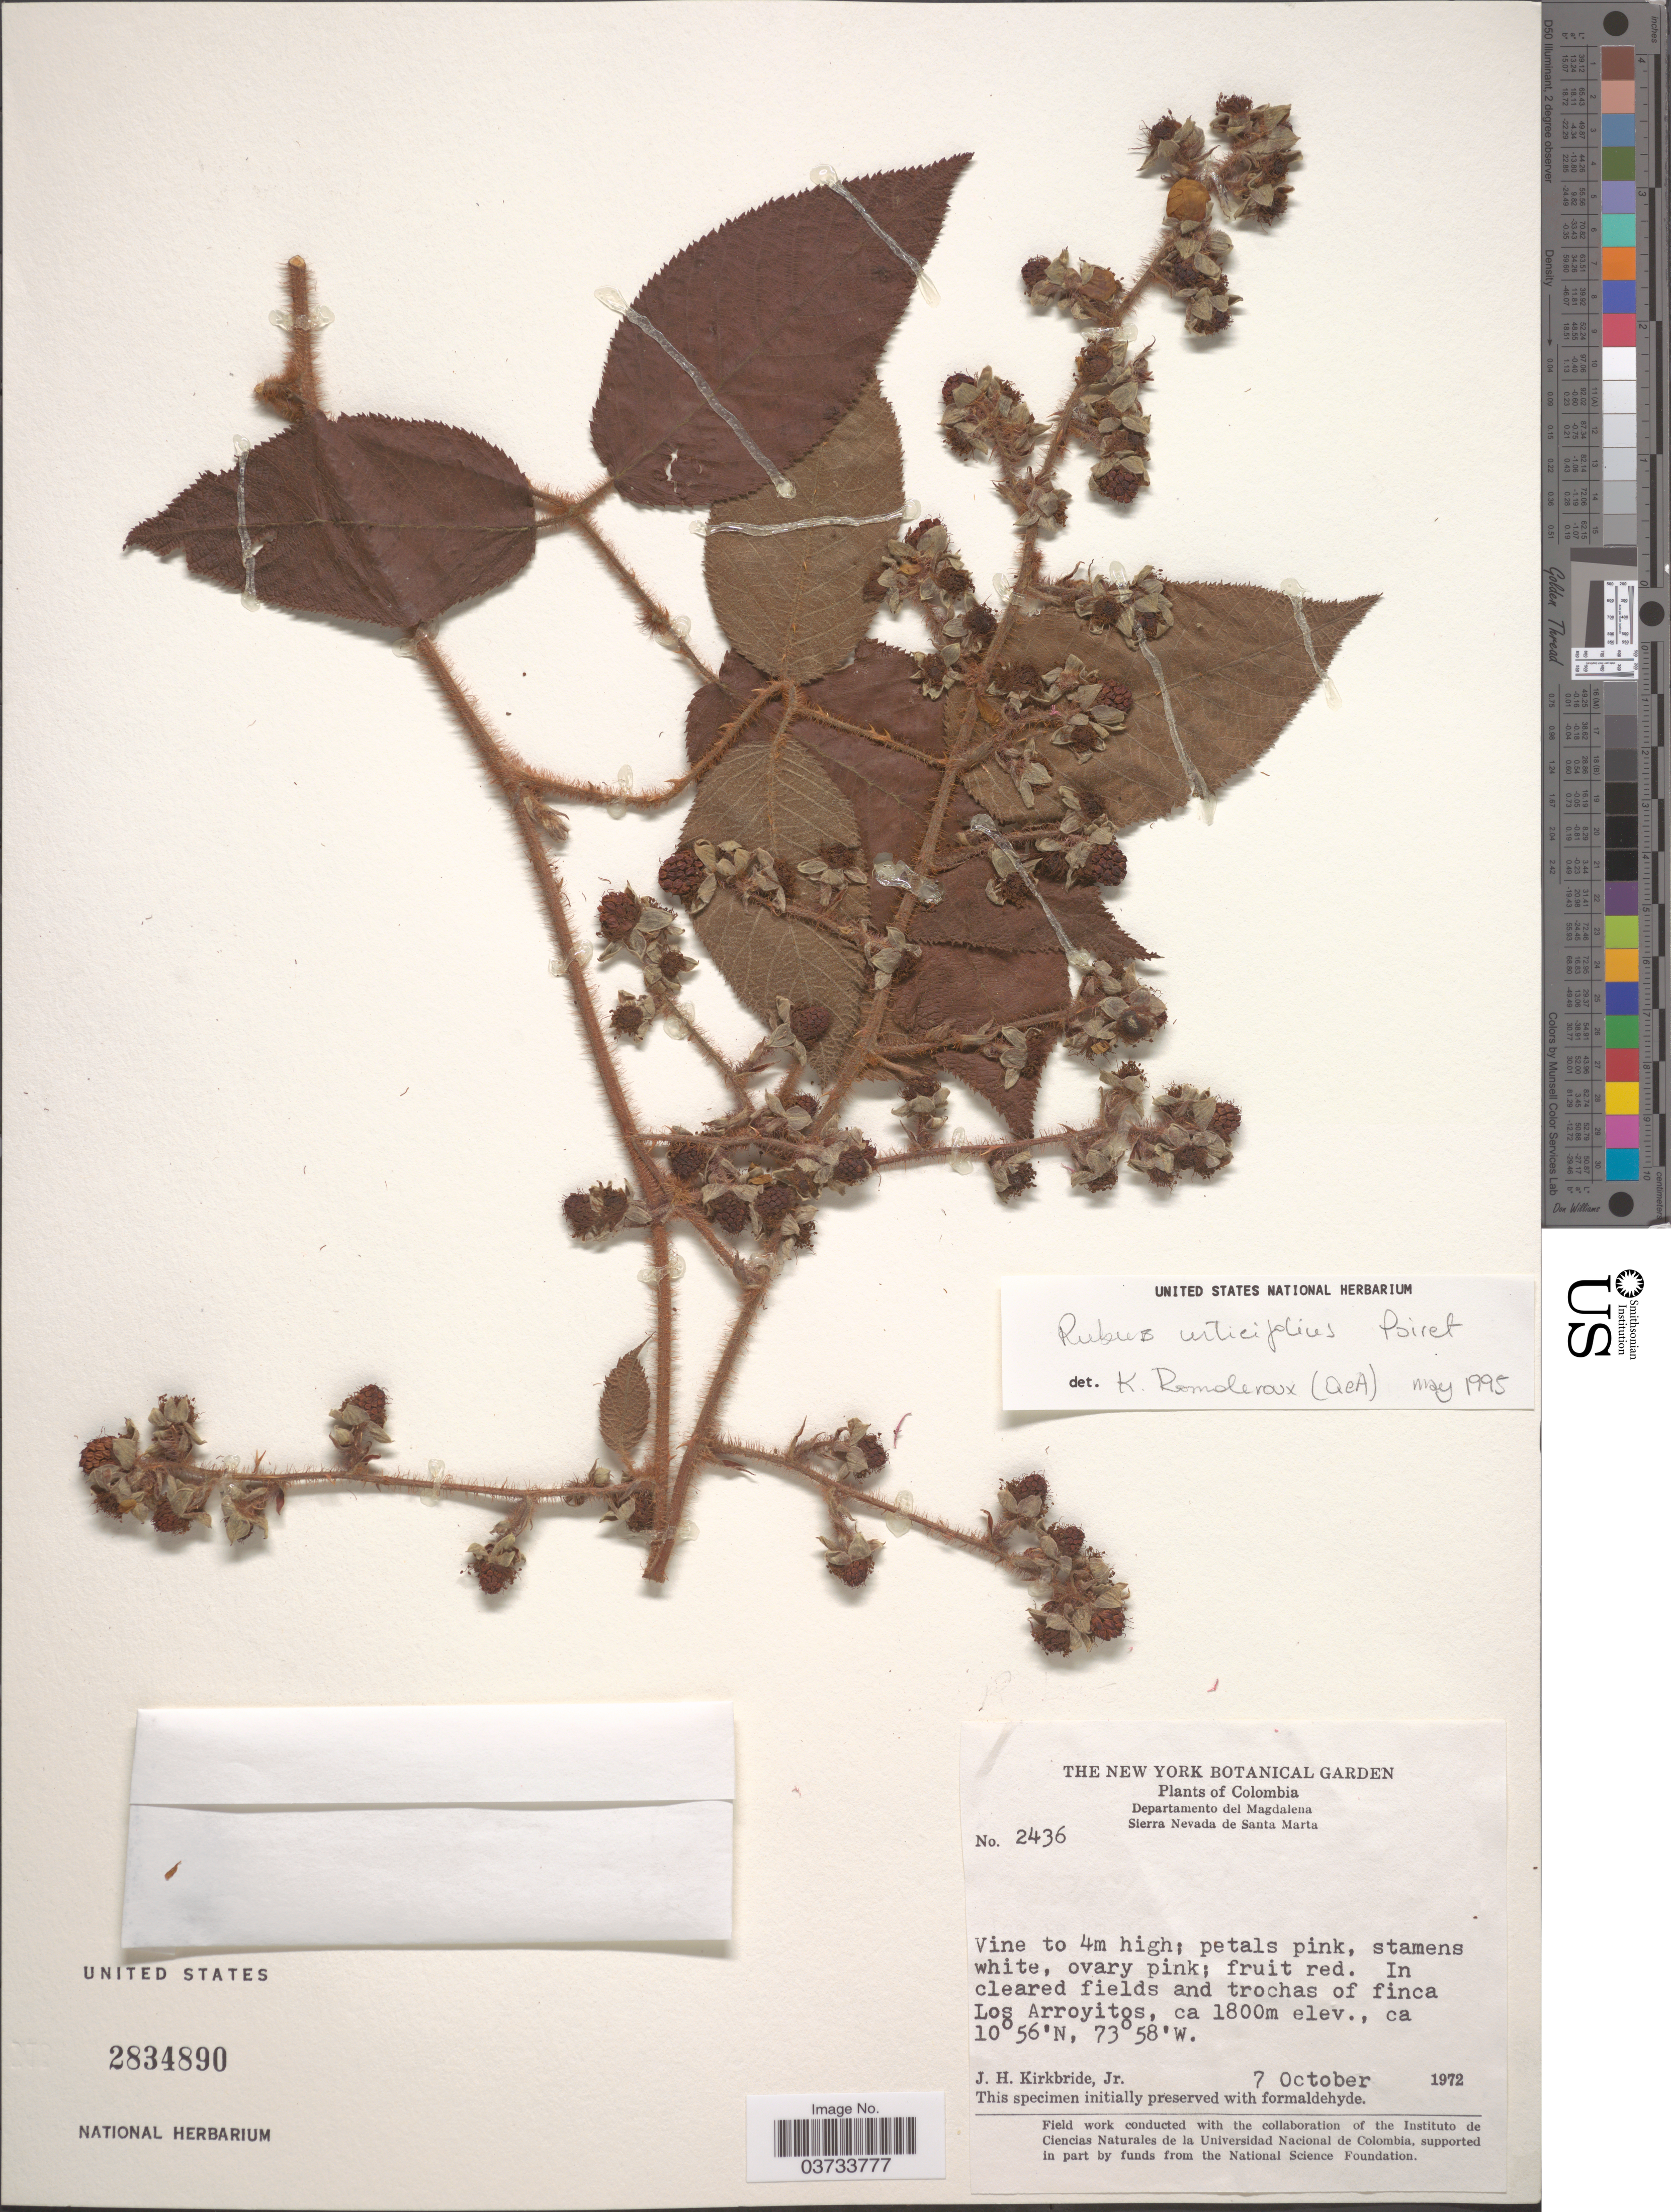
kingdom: Plantae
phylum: Tracheophyta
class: Magnoliopsida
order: Rosales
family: Rosaceae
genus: Rubus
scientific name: Rubus urticifolius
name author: Poir.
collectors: J. H. Kirkbride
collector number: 2436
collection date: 1972-10-07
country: Colombia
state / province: Magdalena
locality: Departamento del Magdalena, Sierra Nevada de Santa Marta. In cleared fields and trochas of finca Los Arroyitos.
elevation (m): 1800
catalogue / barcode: US 2834890